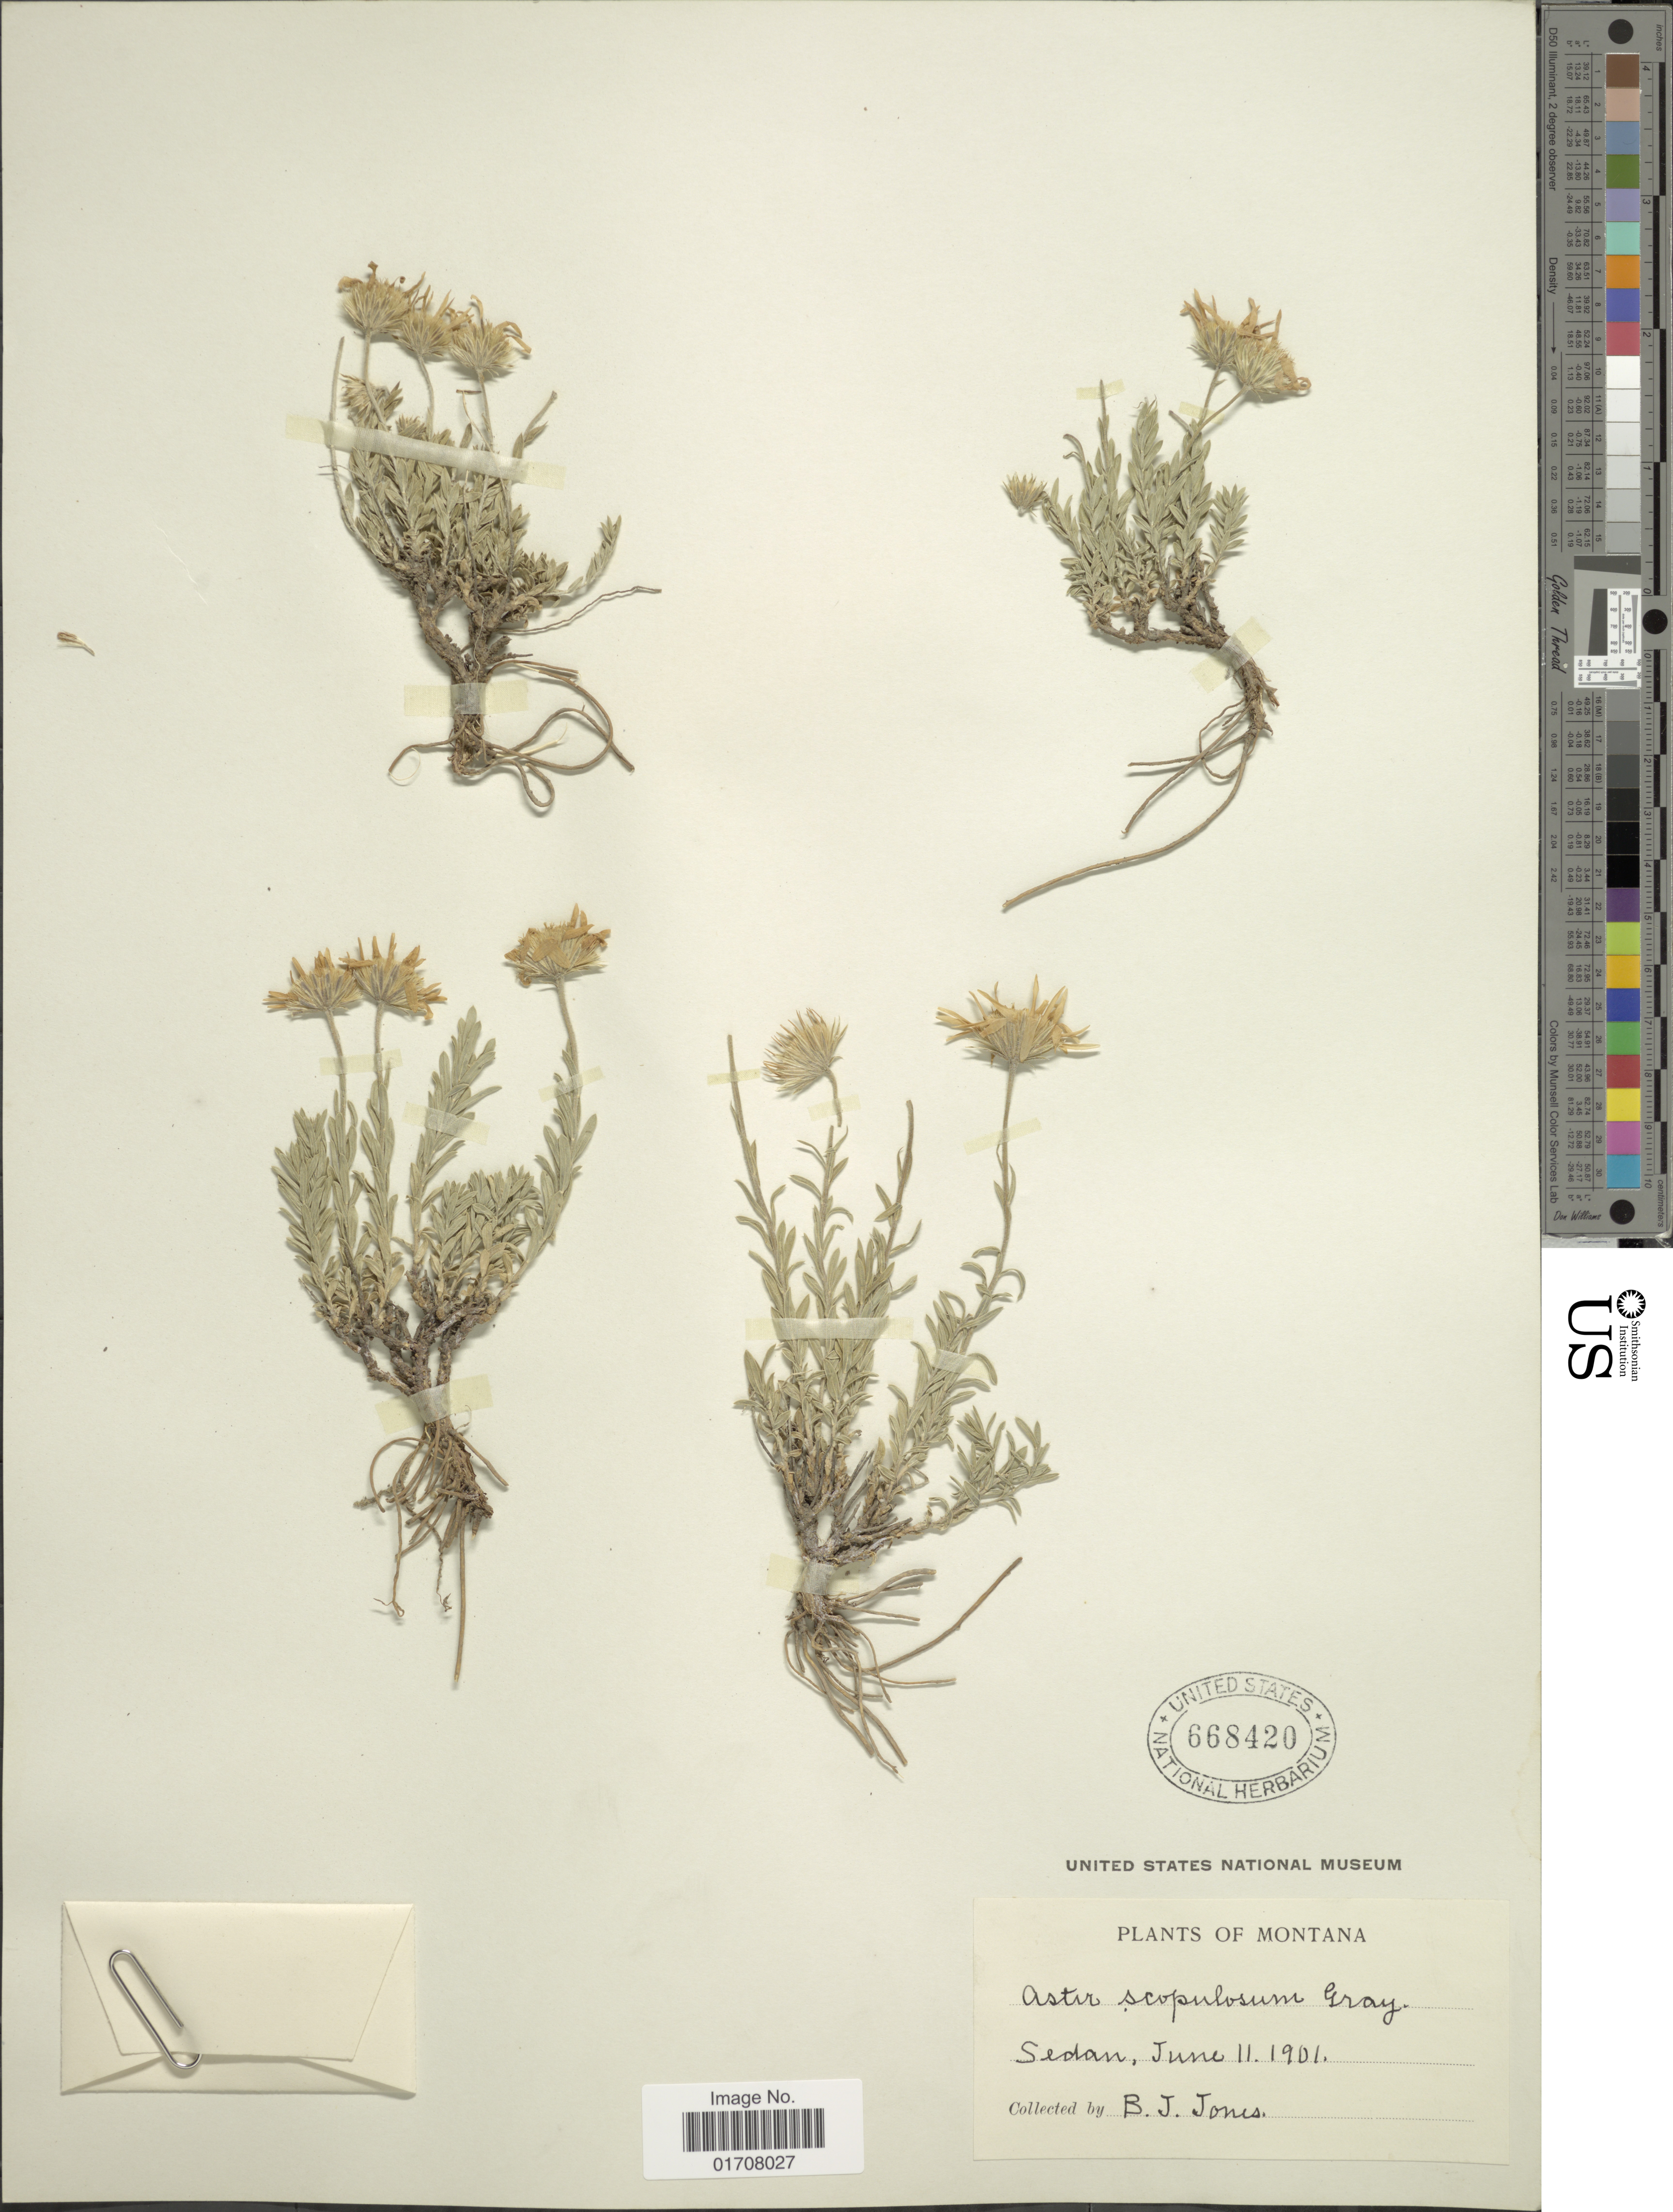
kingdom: Plantae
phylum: Tracheophyta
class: Magnoliopsida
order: Asterales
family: Asteraceae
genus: Ionactis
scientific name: Ionactis alpina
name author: (Nutt.) Greene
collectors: B. Jones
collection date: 1901-06-11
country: United States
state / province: Montana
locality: Sedan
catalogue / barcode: US 668420